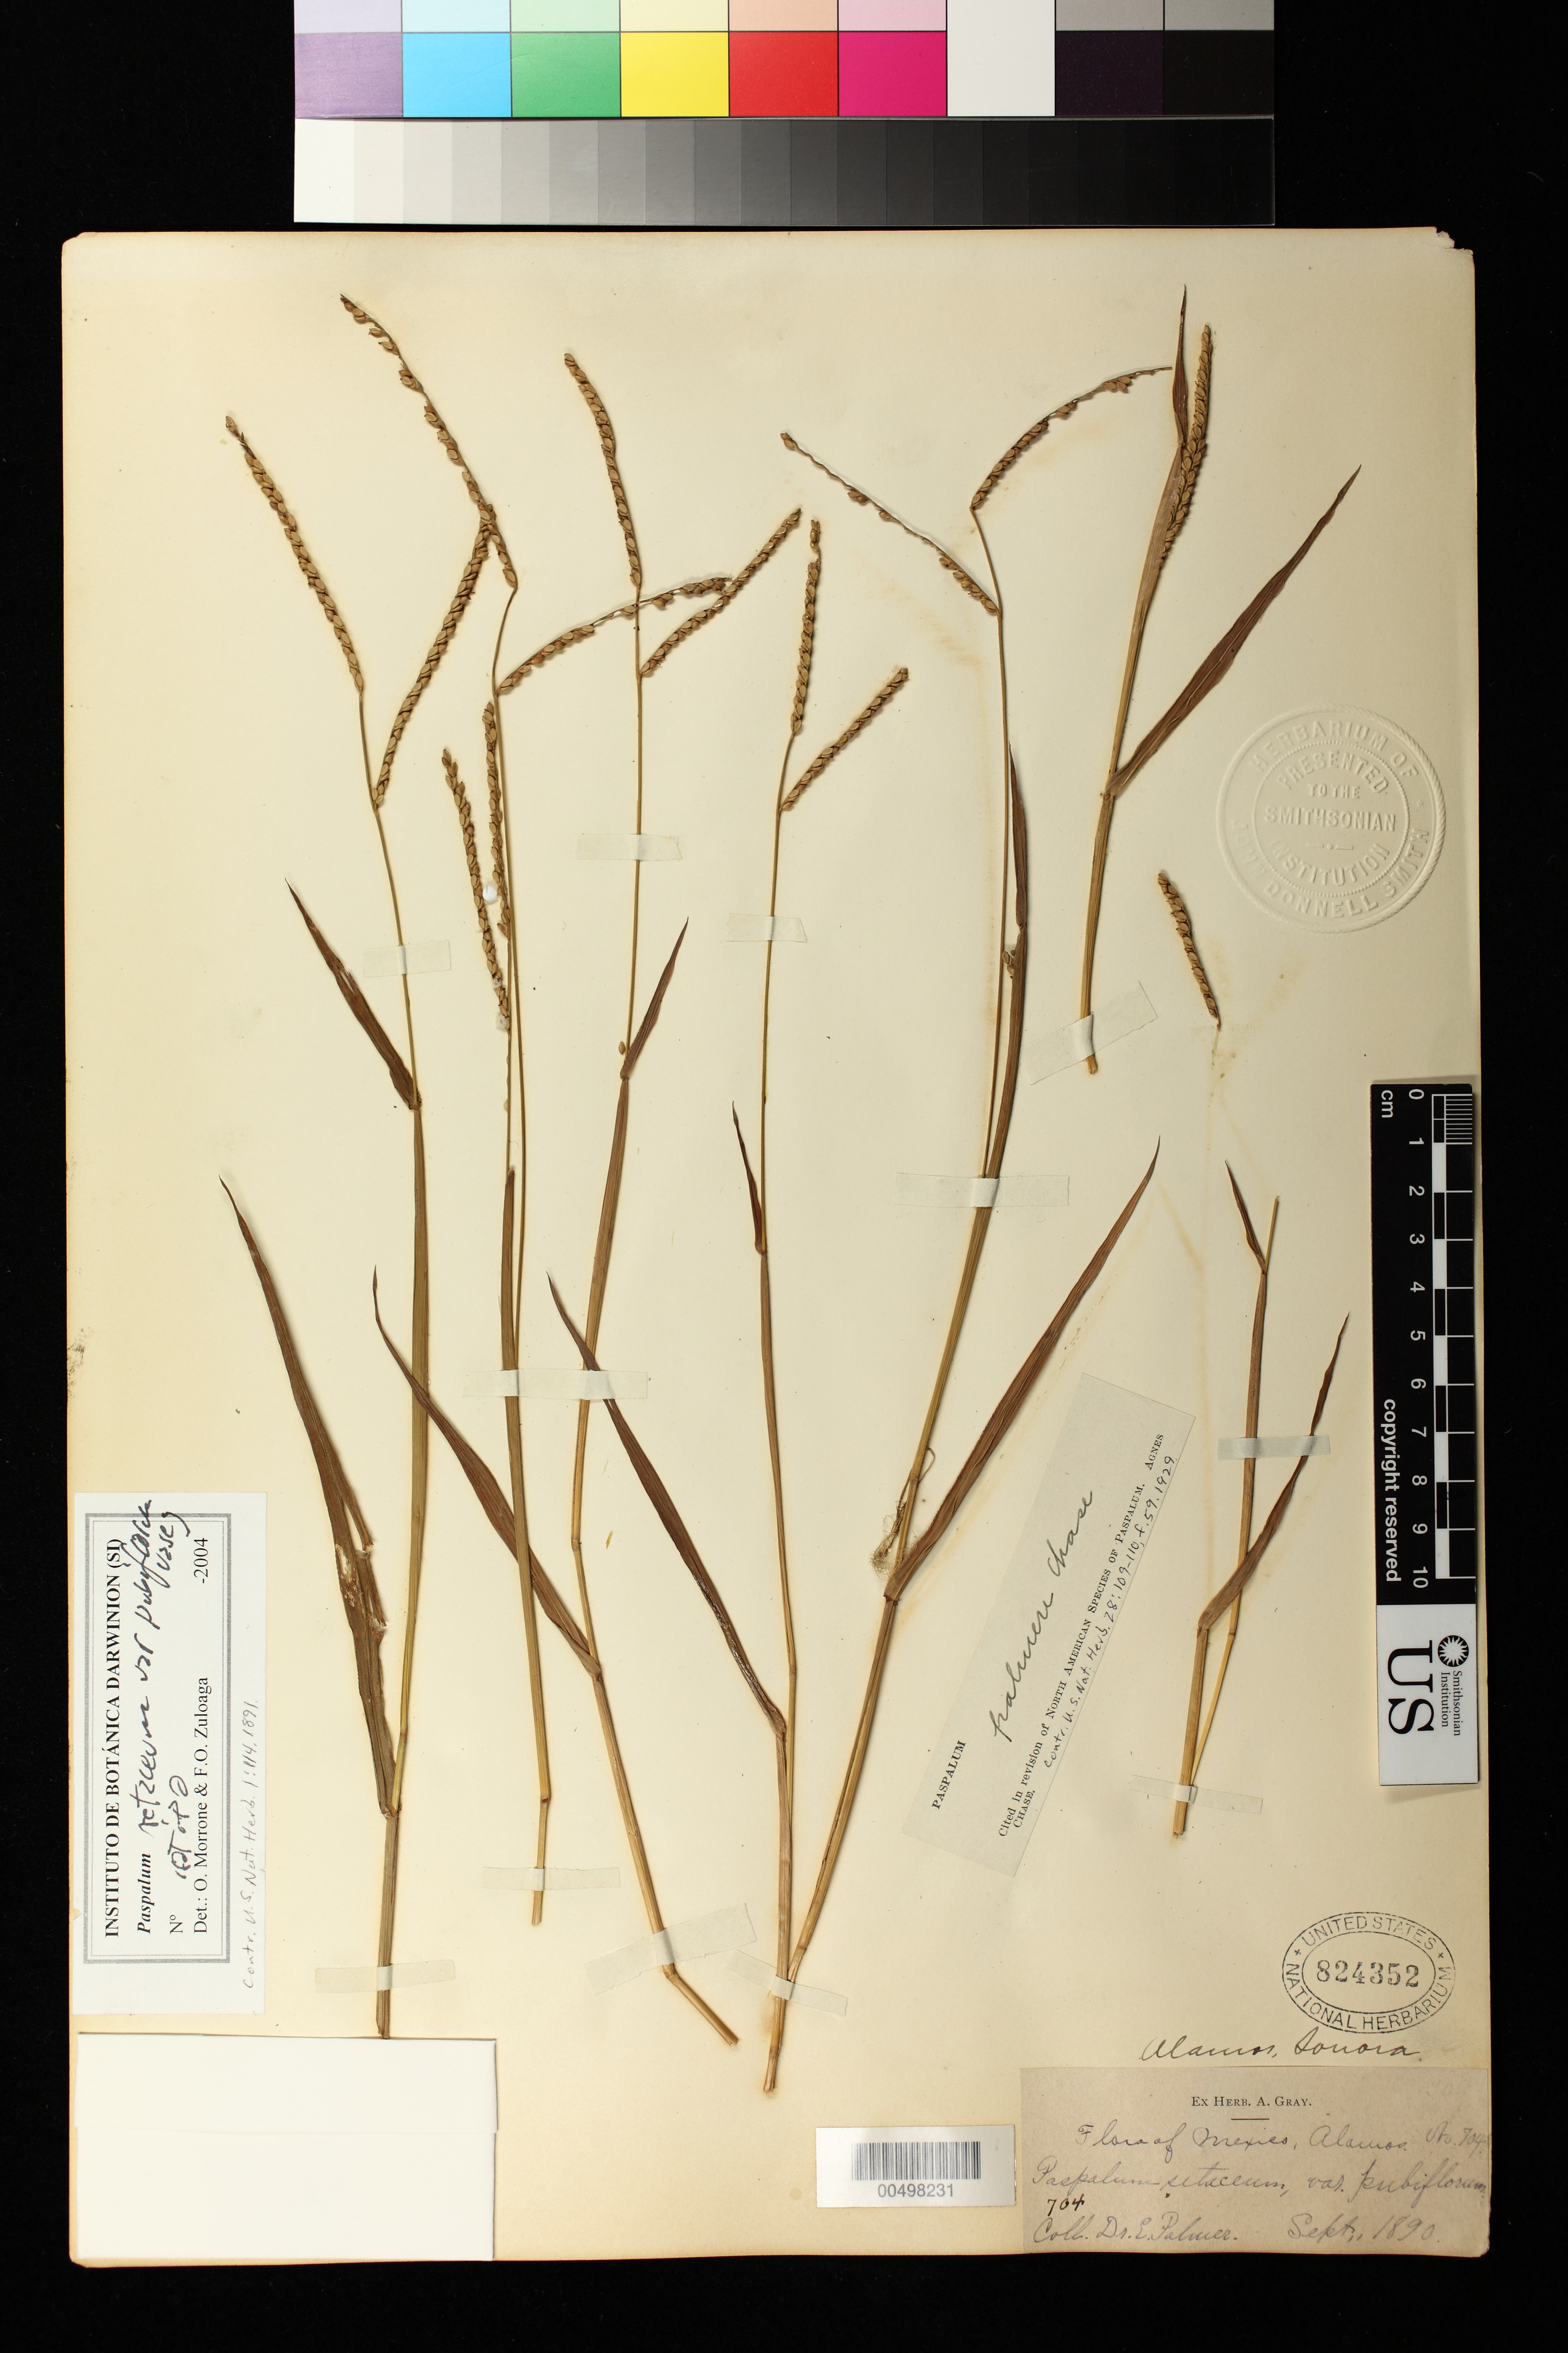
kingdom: Plantae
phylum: Tracheophyta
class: Liliopsida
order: Poales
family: Poaceae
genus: Paspalum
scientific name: Paspalum setaceum var. pubiflorum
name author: Vasey in Rose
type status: Isotype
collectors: E. Palmer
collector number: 704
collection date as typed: Sep 1890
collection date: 1890-09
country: Mexico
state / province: Sonora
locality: Alamos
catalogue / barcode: US 824352